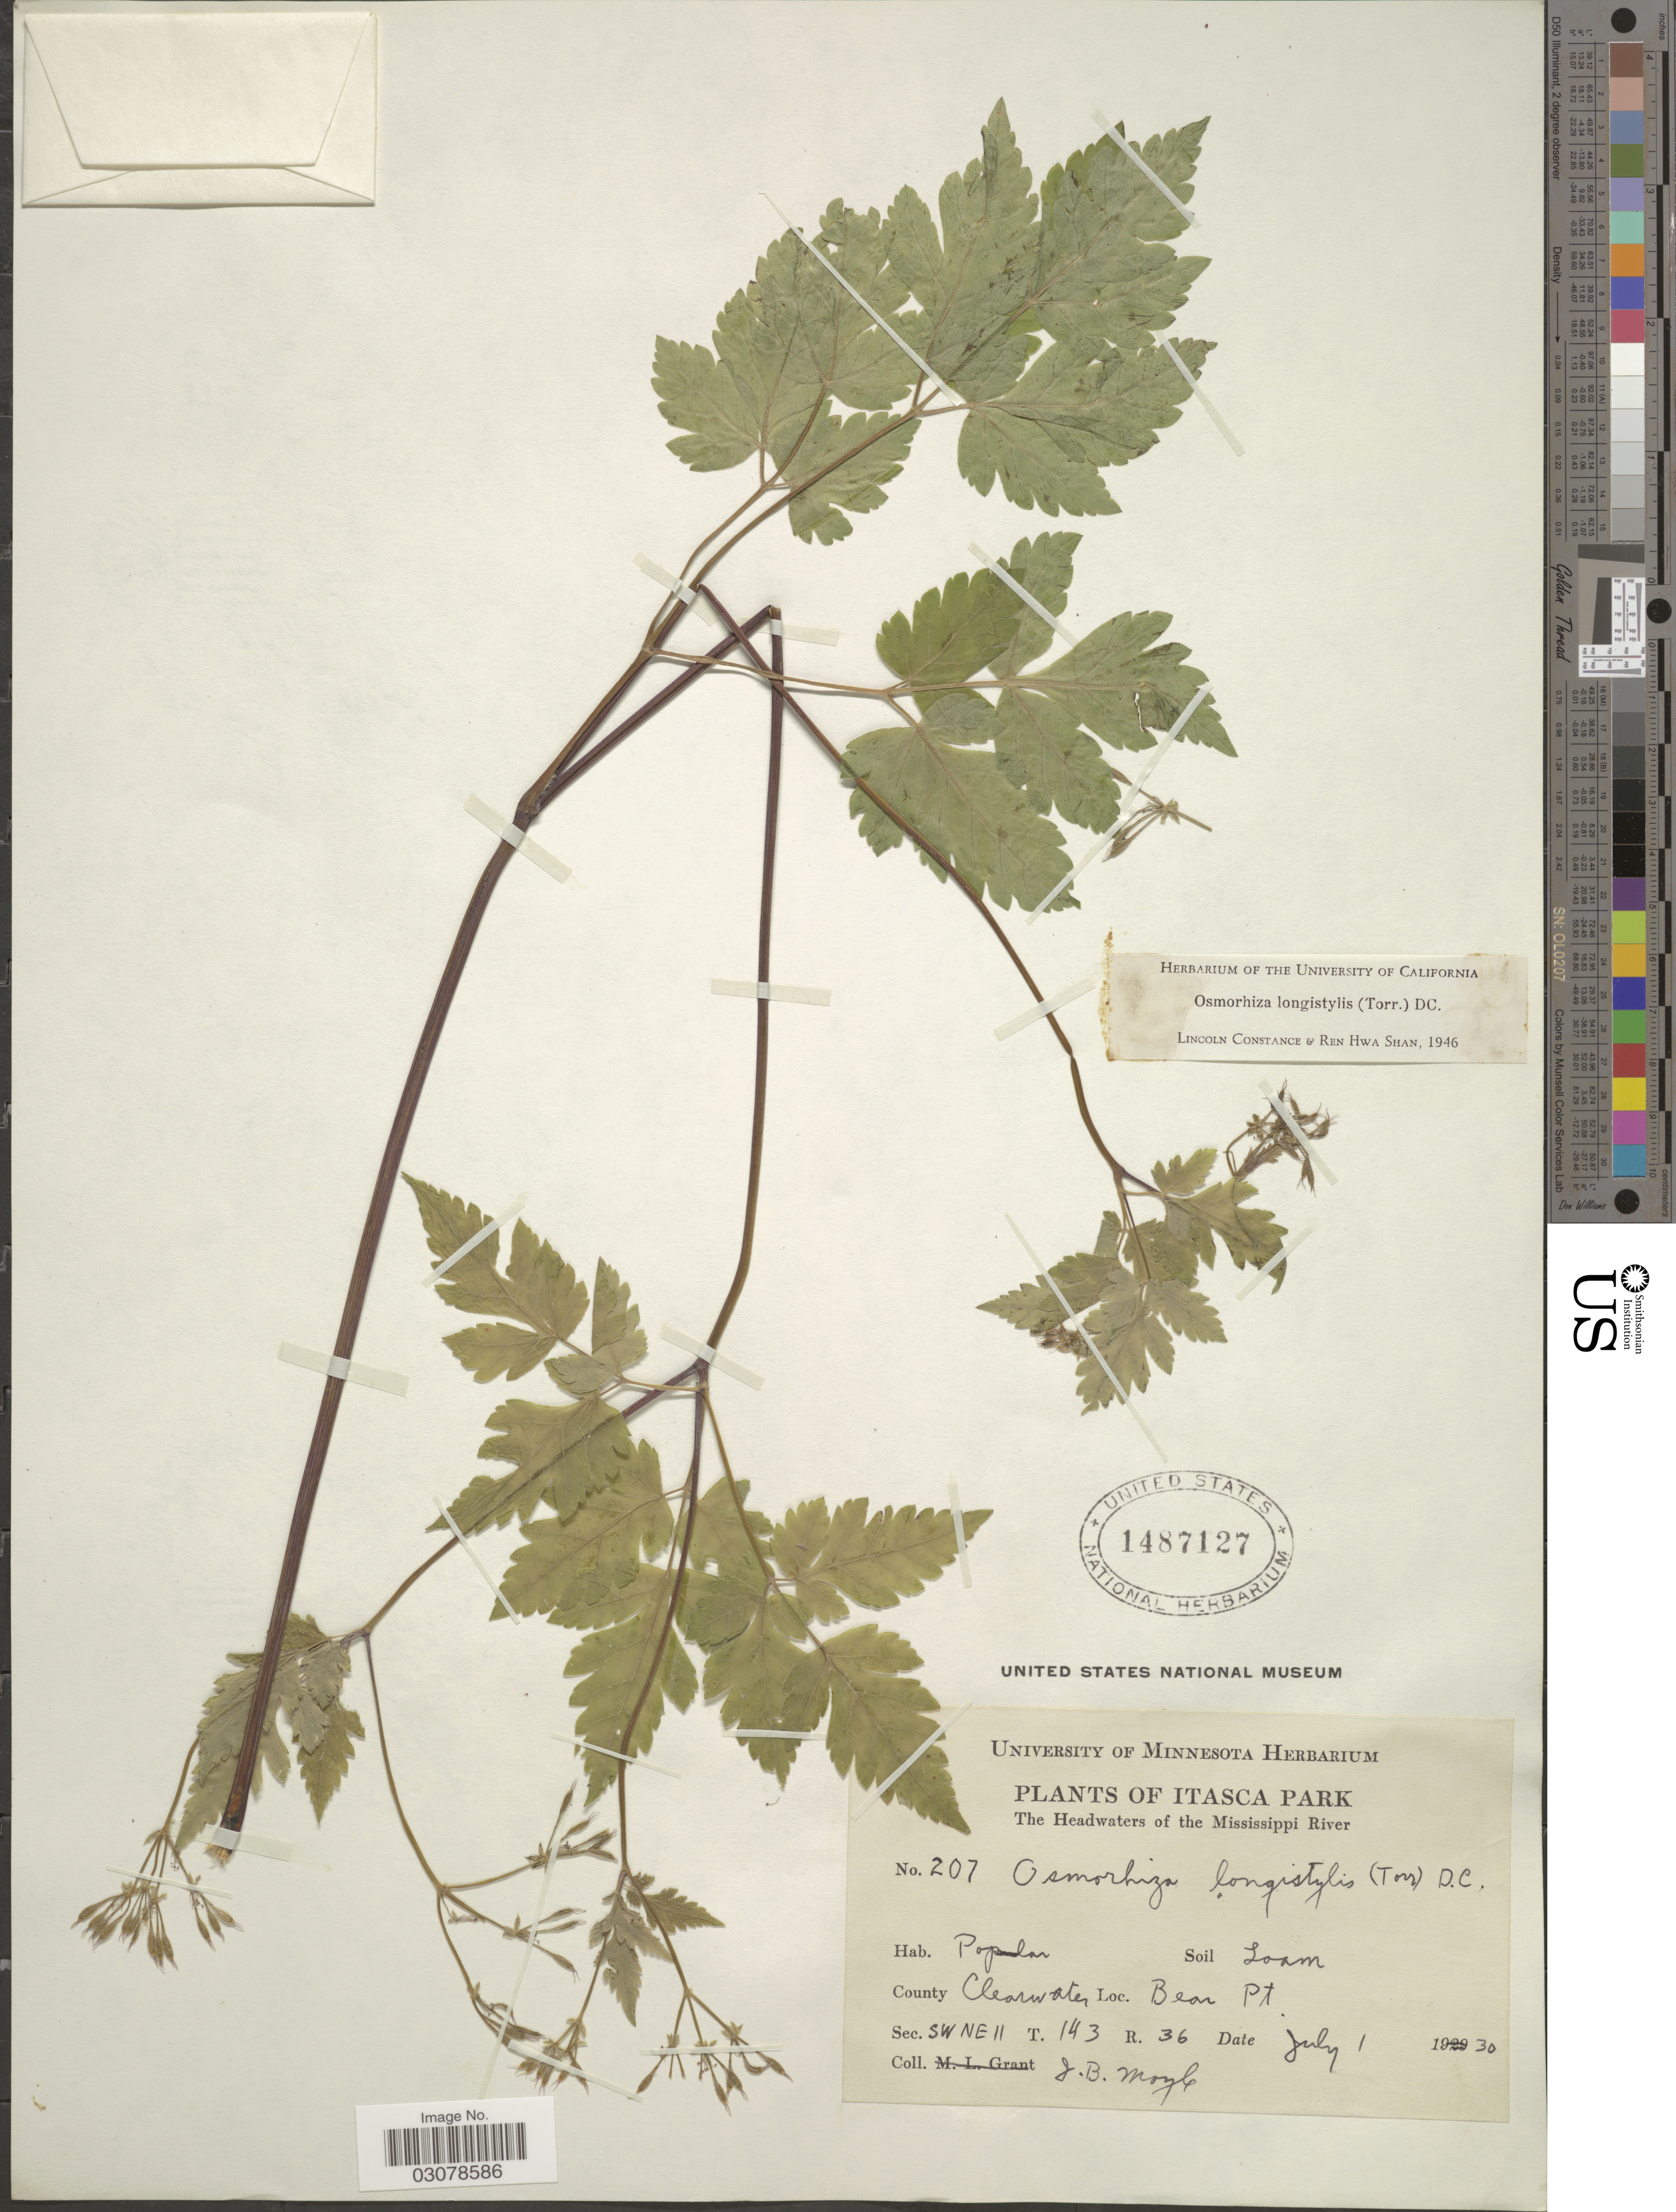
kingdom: Plantae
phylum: Tracheophyta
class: Magnoliopsida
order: Apiales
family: Apiaceae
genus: Osmorhiza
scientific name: Osmorhiza longistylis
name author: (Torr.) DC.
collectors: J. Moyle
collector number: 207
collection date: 1930-07-01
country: United States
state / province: Minnesota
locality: Itasca Park. The Headwaters of the Mississippi River. County Clearwater. Bear Pt. Sec. SW NE 11 T. 143 R. 36.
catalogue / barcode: US 1487127